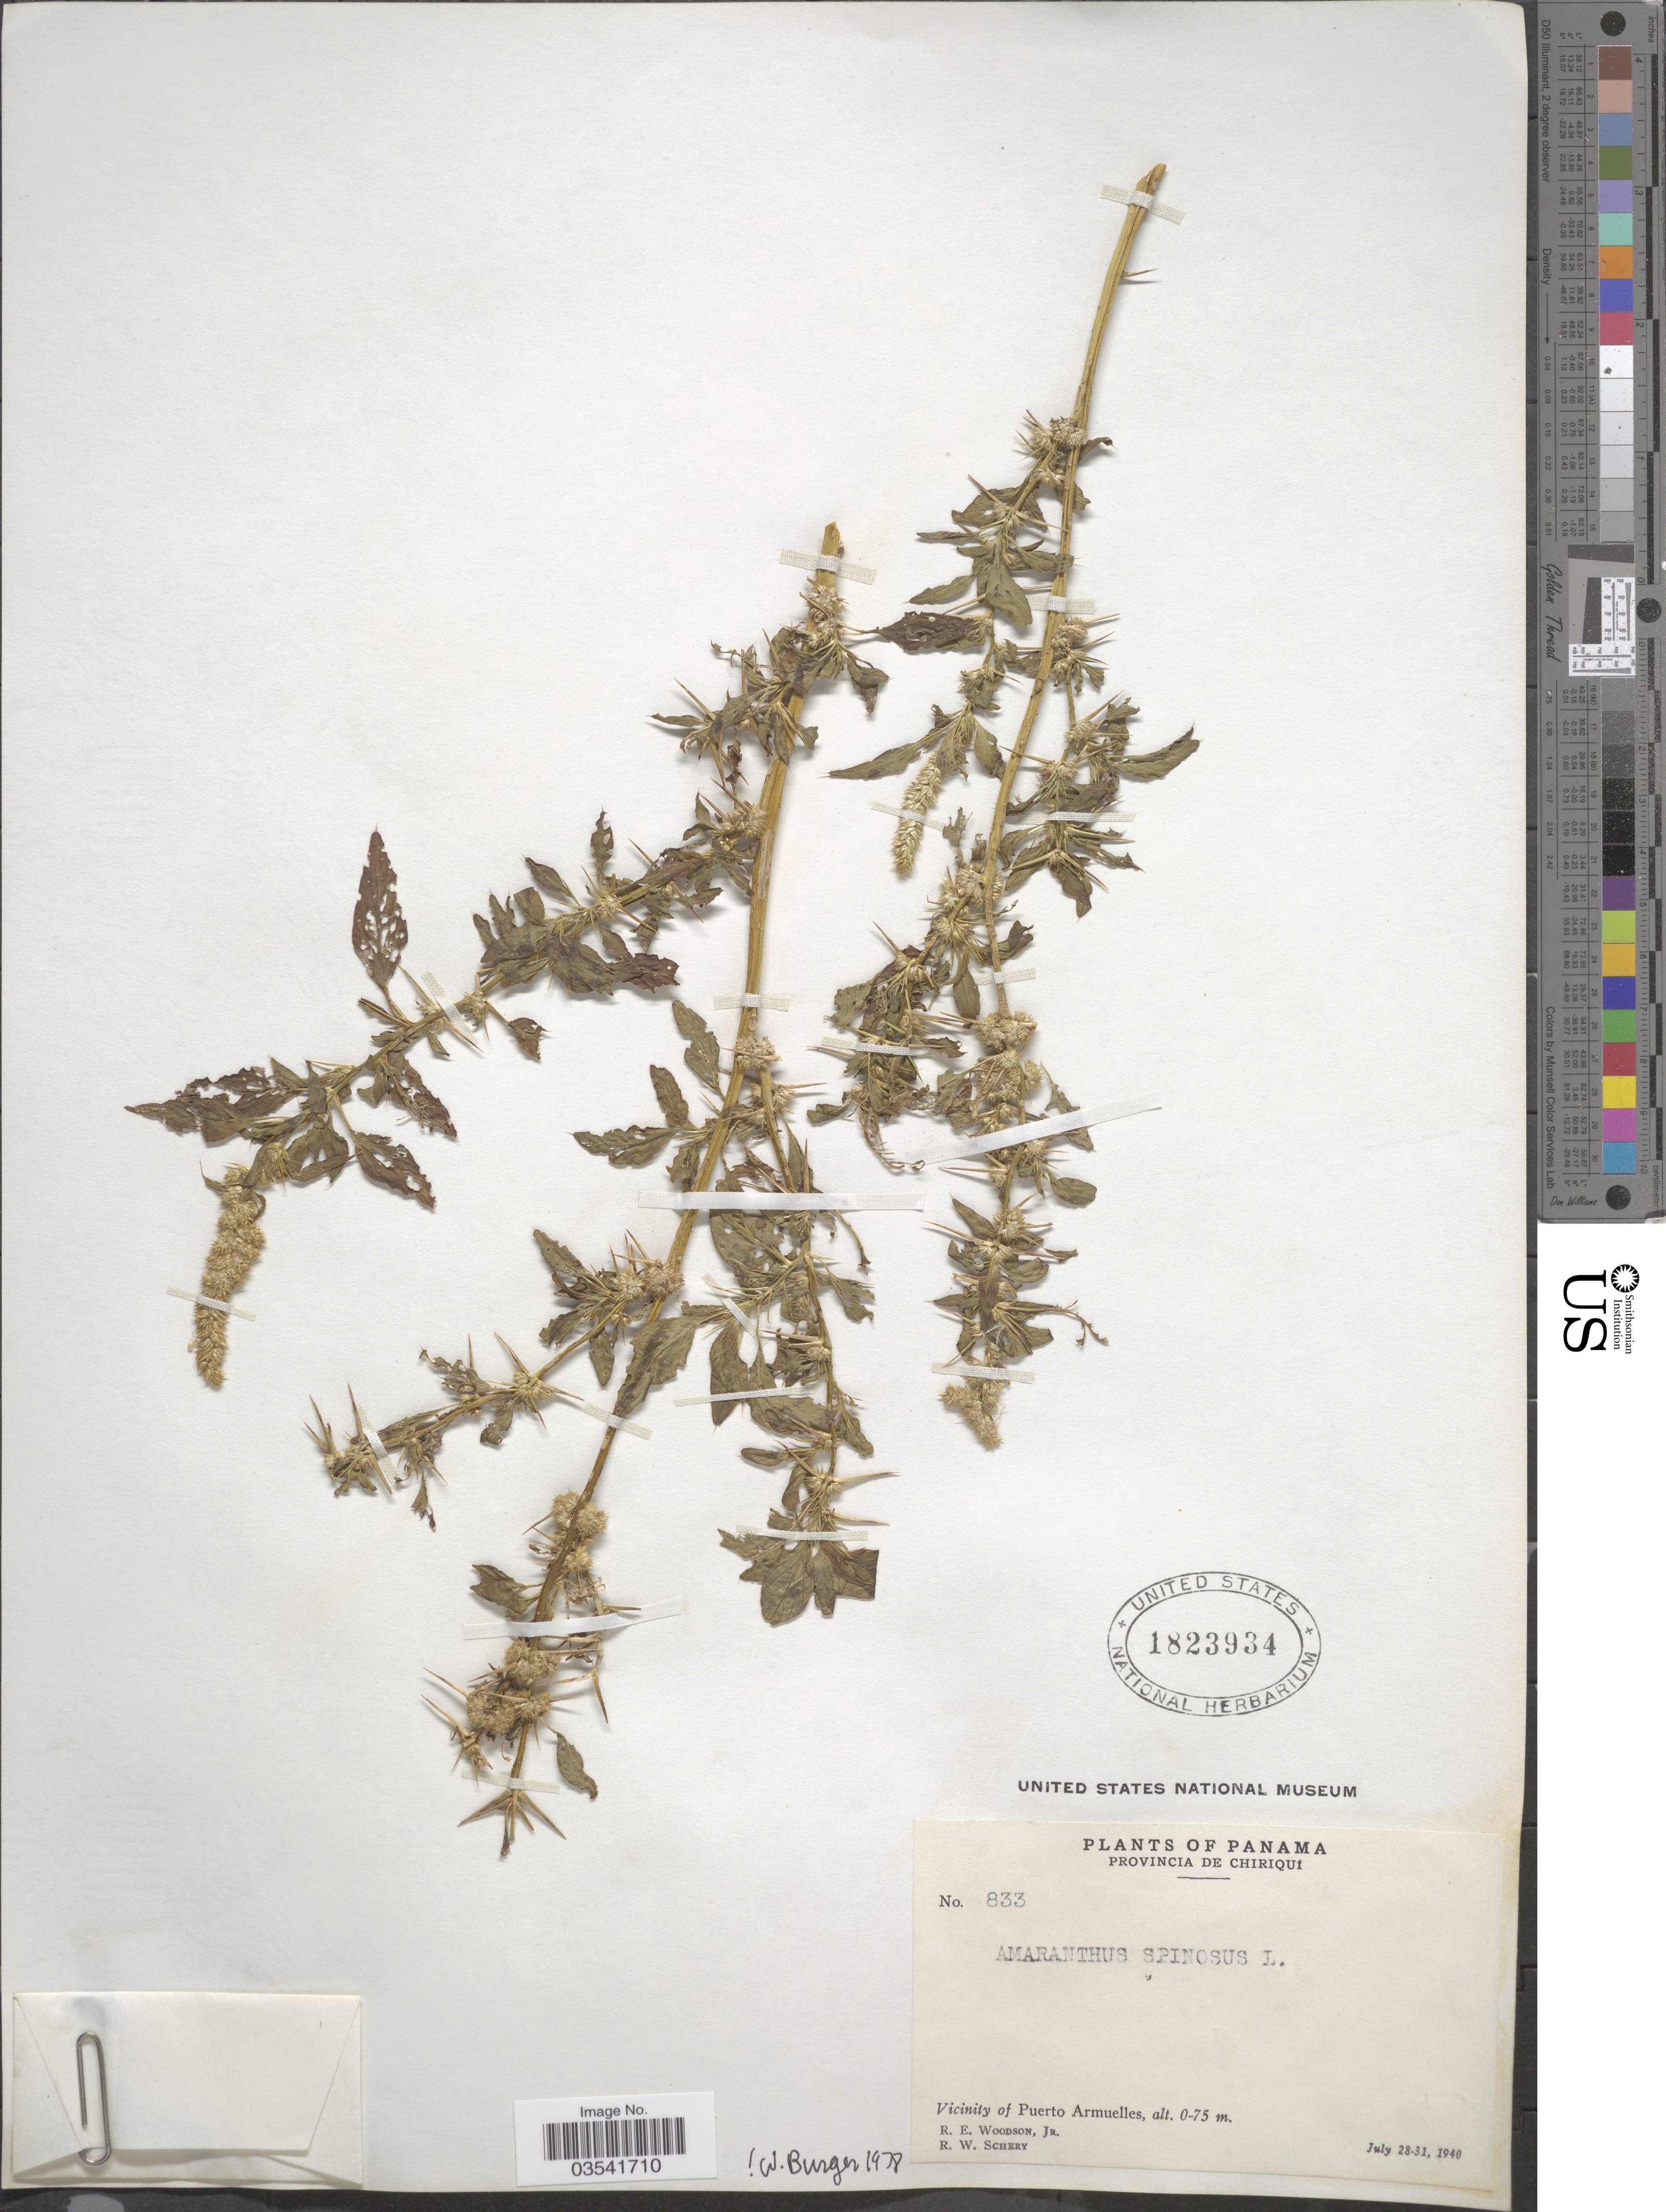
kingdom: Plantae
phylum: Tracheophyta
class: Magnoliopsida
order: Caryophyllales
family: Amaranthaceae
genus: Amaranthus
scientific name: Amaranthus spinosus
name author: L.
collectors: R. E. Woodson & R. W. Schery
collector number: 833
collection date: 1940-07-28/1940-07-31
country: Panama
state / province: Chiriqui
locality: Vicinity of Puerto Armuelles.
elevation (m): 0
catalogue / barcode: US 1823934